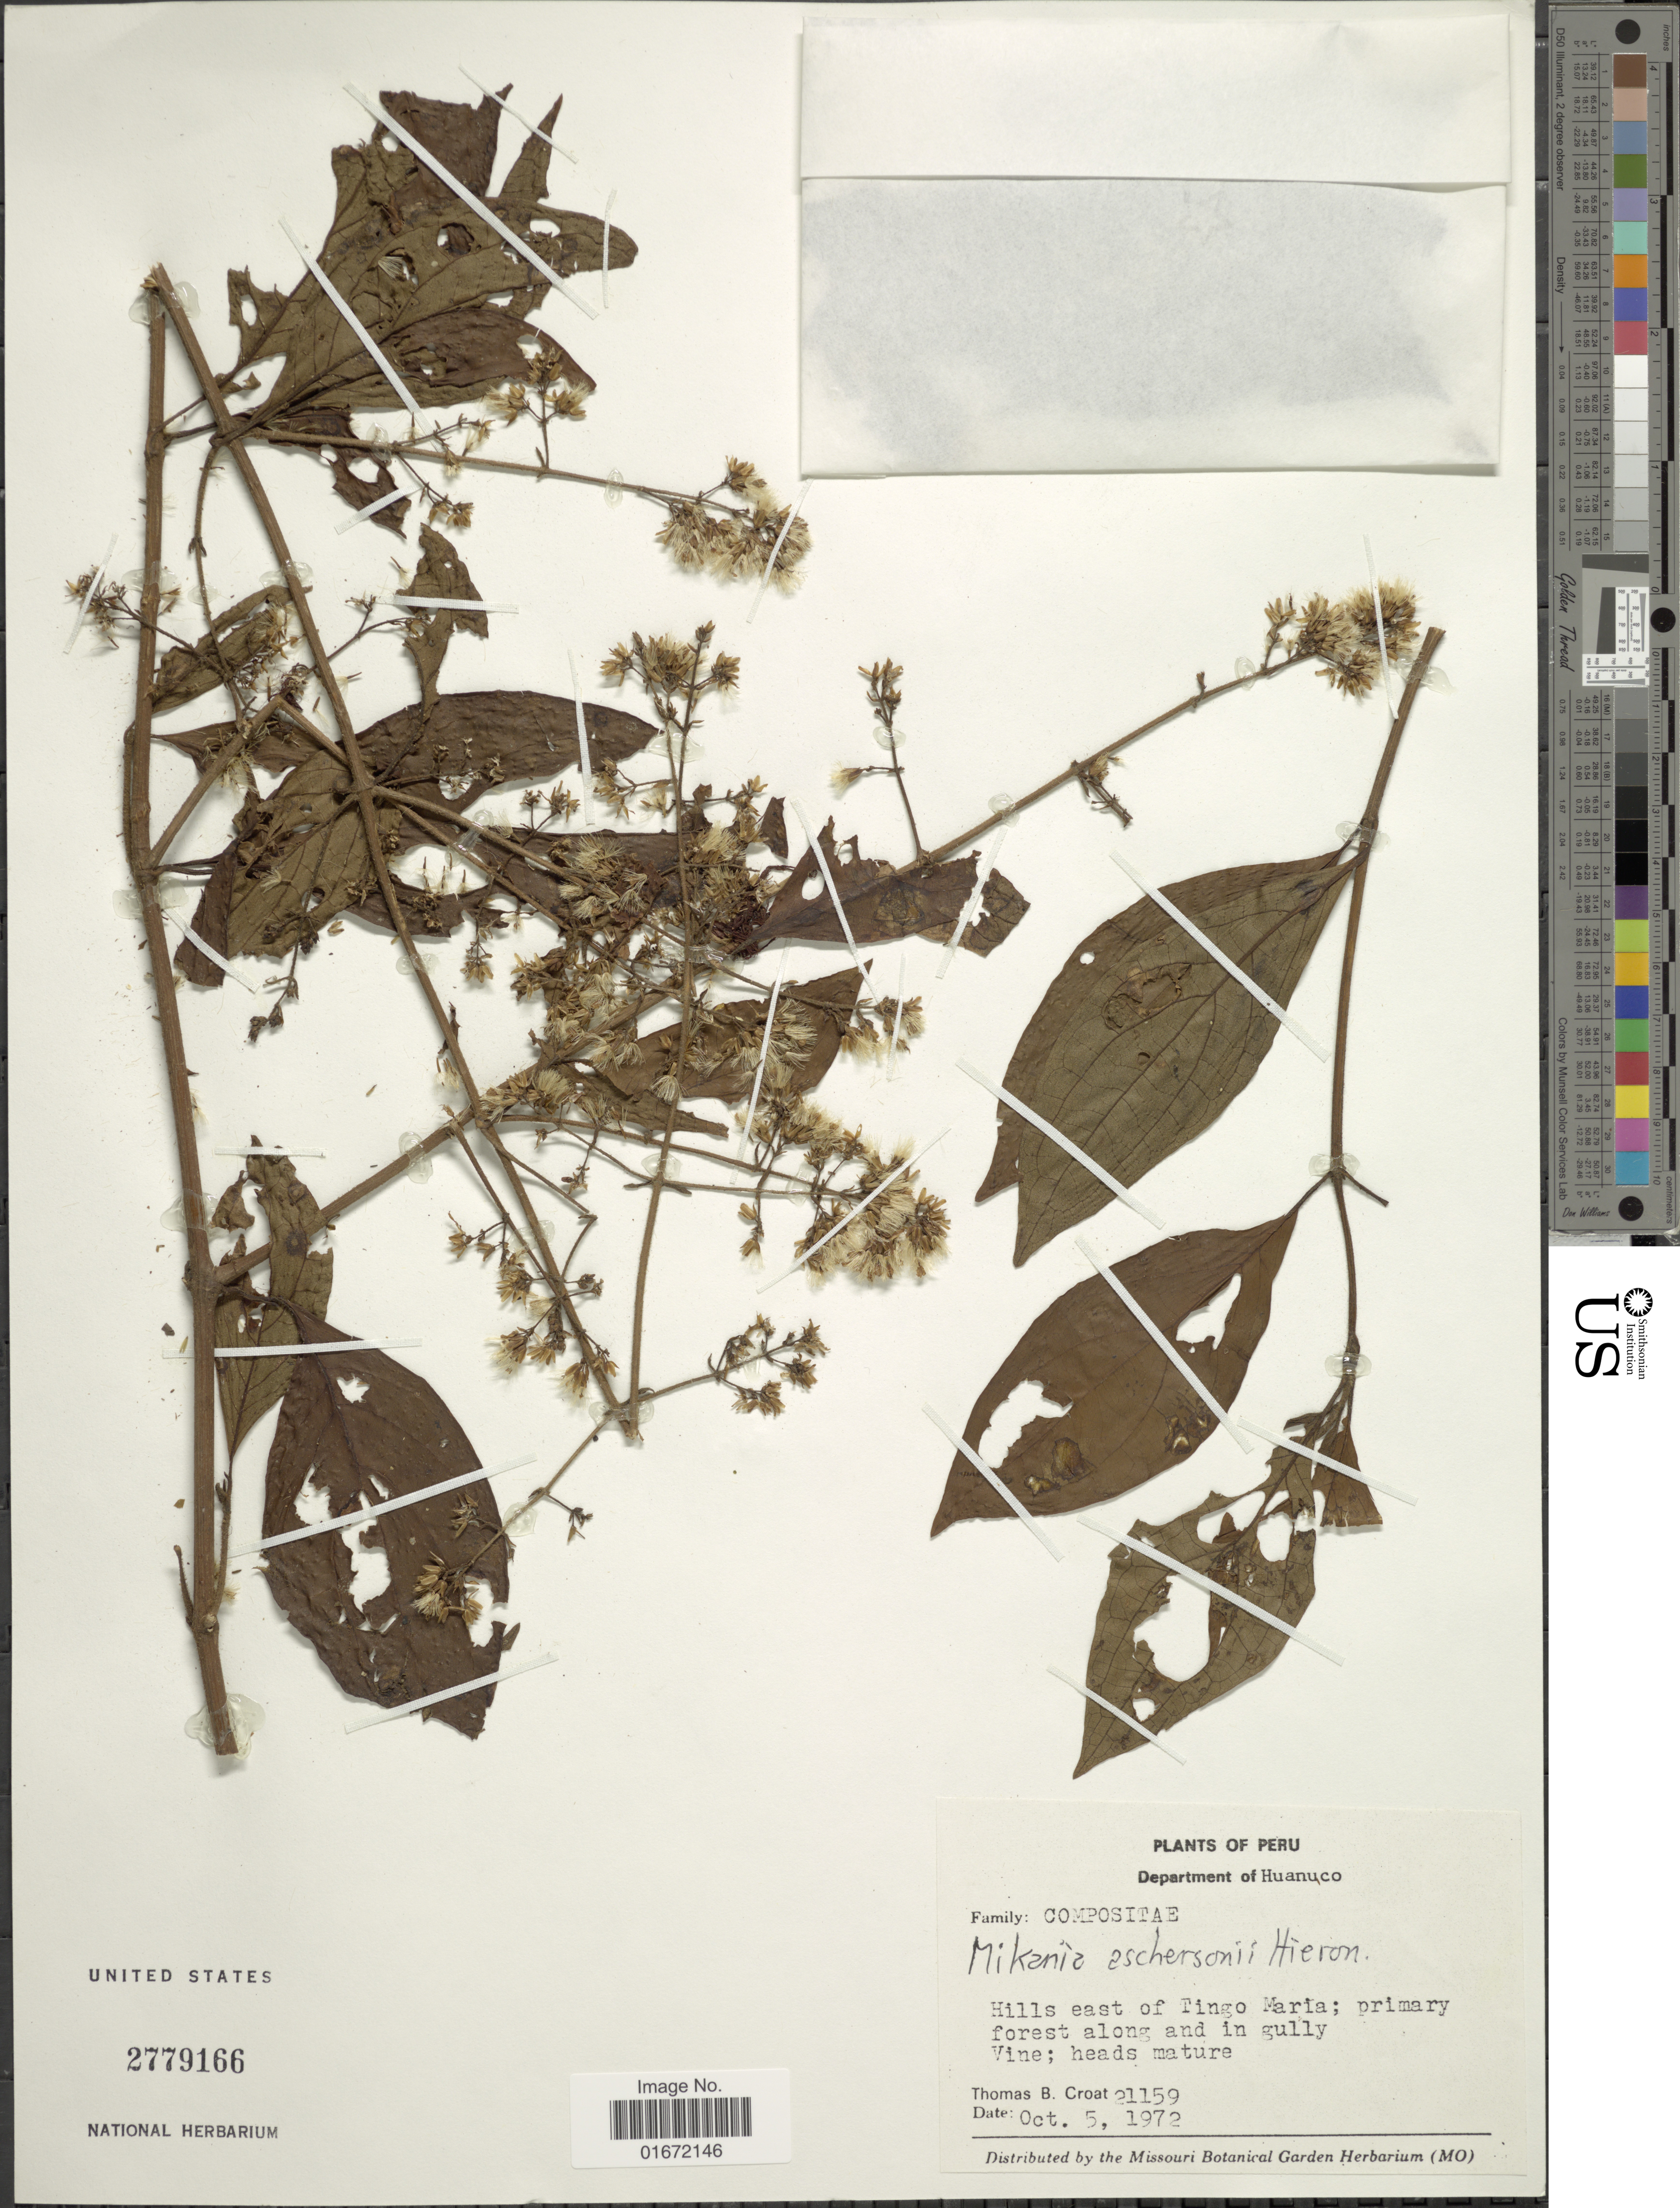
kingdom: Plantae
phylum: Tracheophyta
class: Magnoliopsida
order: Asterales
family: Asteraceae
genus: Mikania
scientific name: Mikania aschersonii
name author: Hieron.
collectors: T. B. Croat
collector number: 211589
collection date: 1972-10-05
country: Peru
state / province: Huánuco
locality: Department of Huanuco. Hills east of Tingo Maria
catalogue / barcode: US 2779166